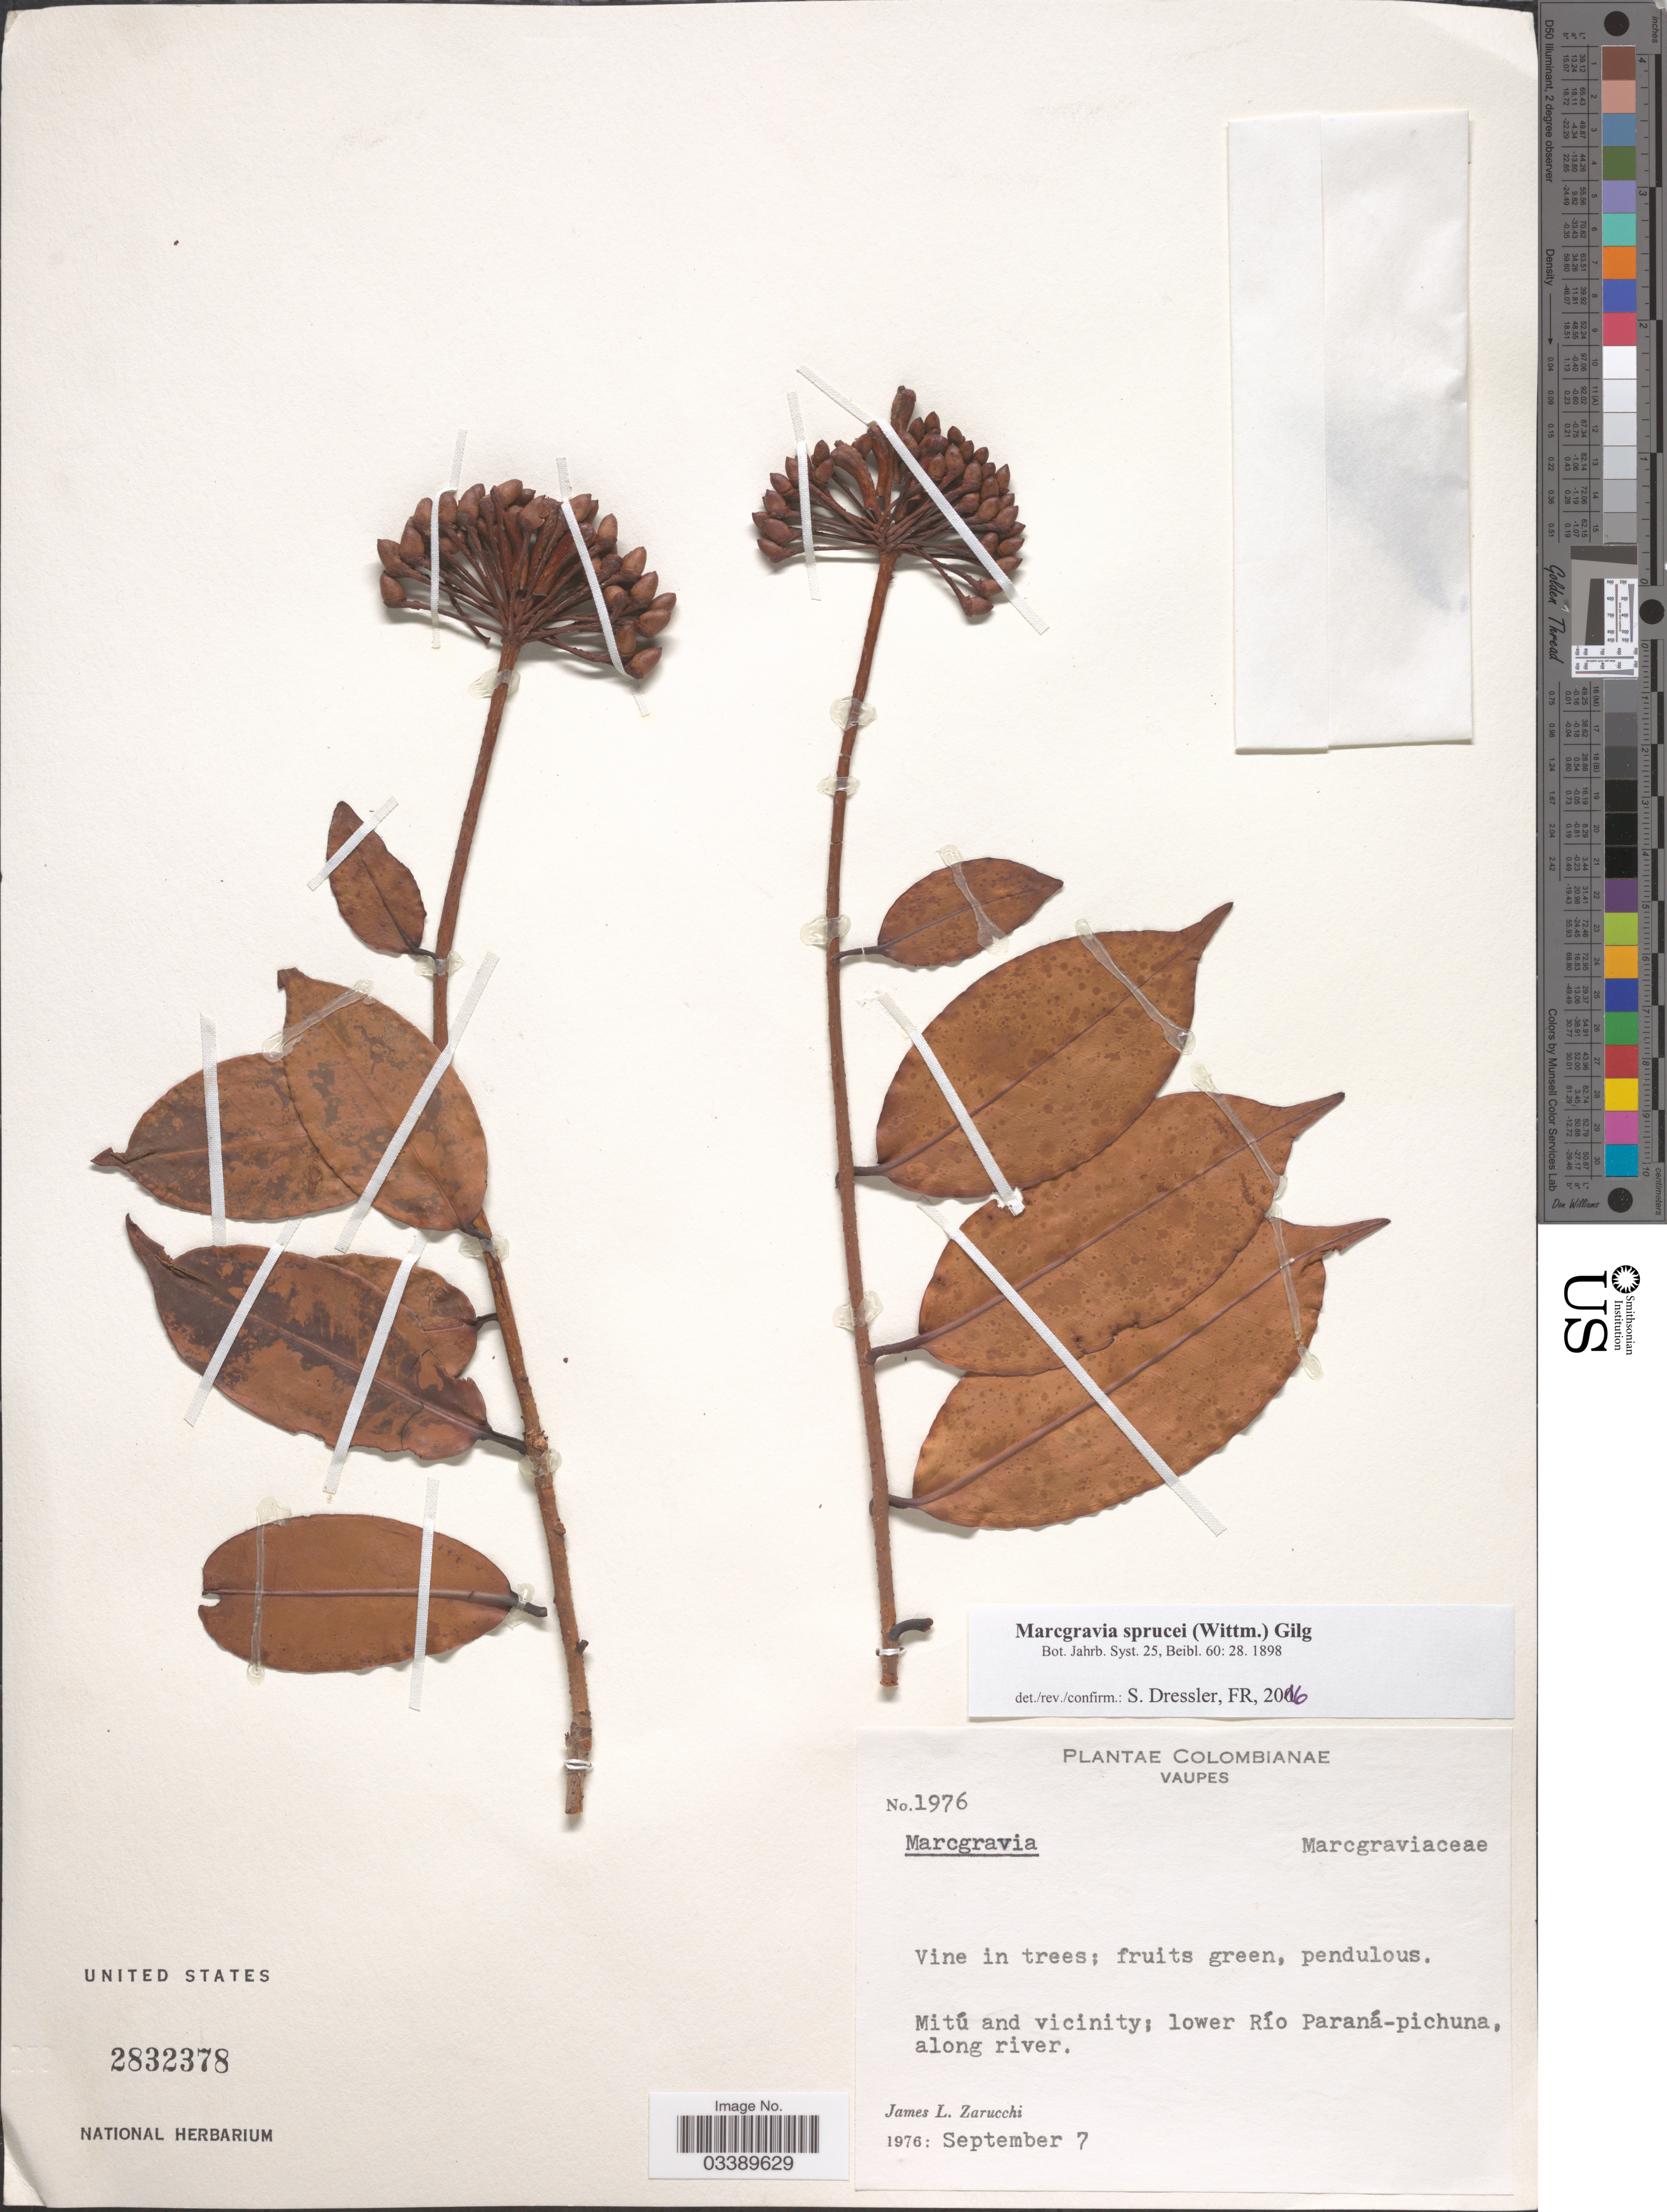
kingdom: Plantae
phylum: Tracheophyta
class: Magnoliopsida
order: Ericales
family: Marcgraviaceae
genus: Marcgravia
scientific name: Marcgravia sprucei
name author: (Wittm.) Gilg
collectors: J. L. Zarucchi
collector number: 1976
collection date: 1976-09-07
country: Colombia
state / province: Vaupés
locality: Mitú and vicinity; lower Río Paraná-pichuna, along river.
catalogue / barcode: US 2832378